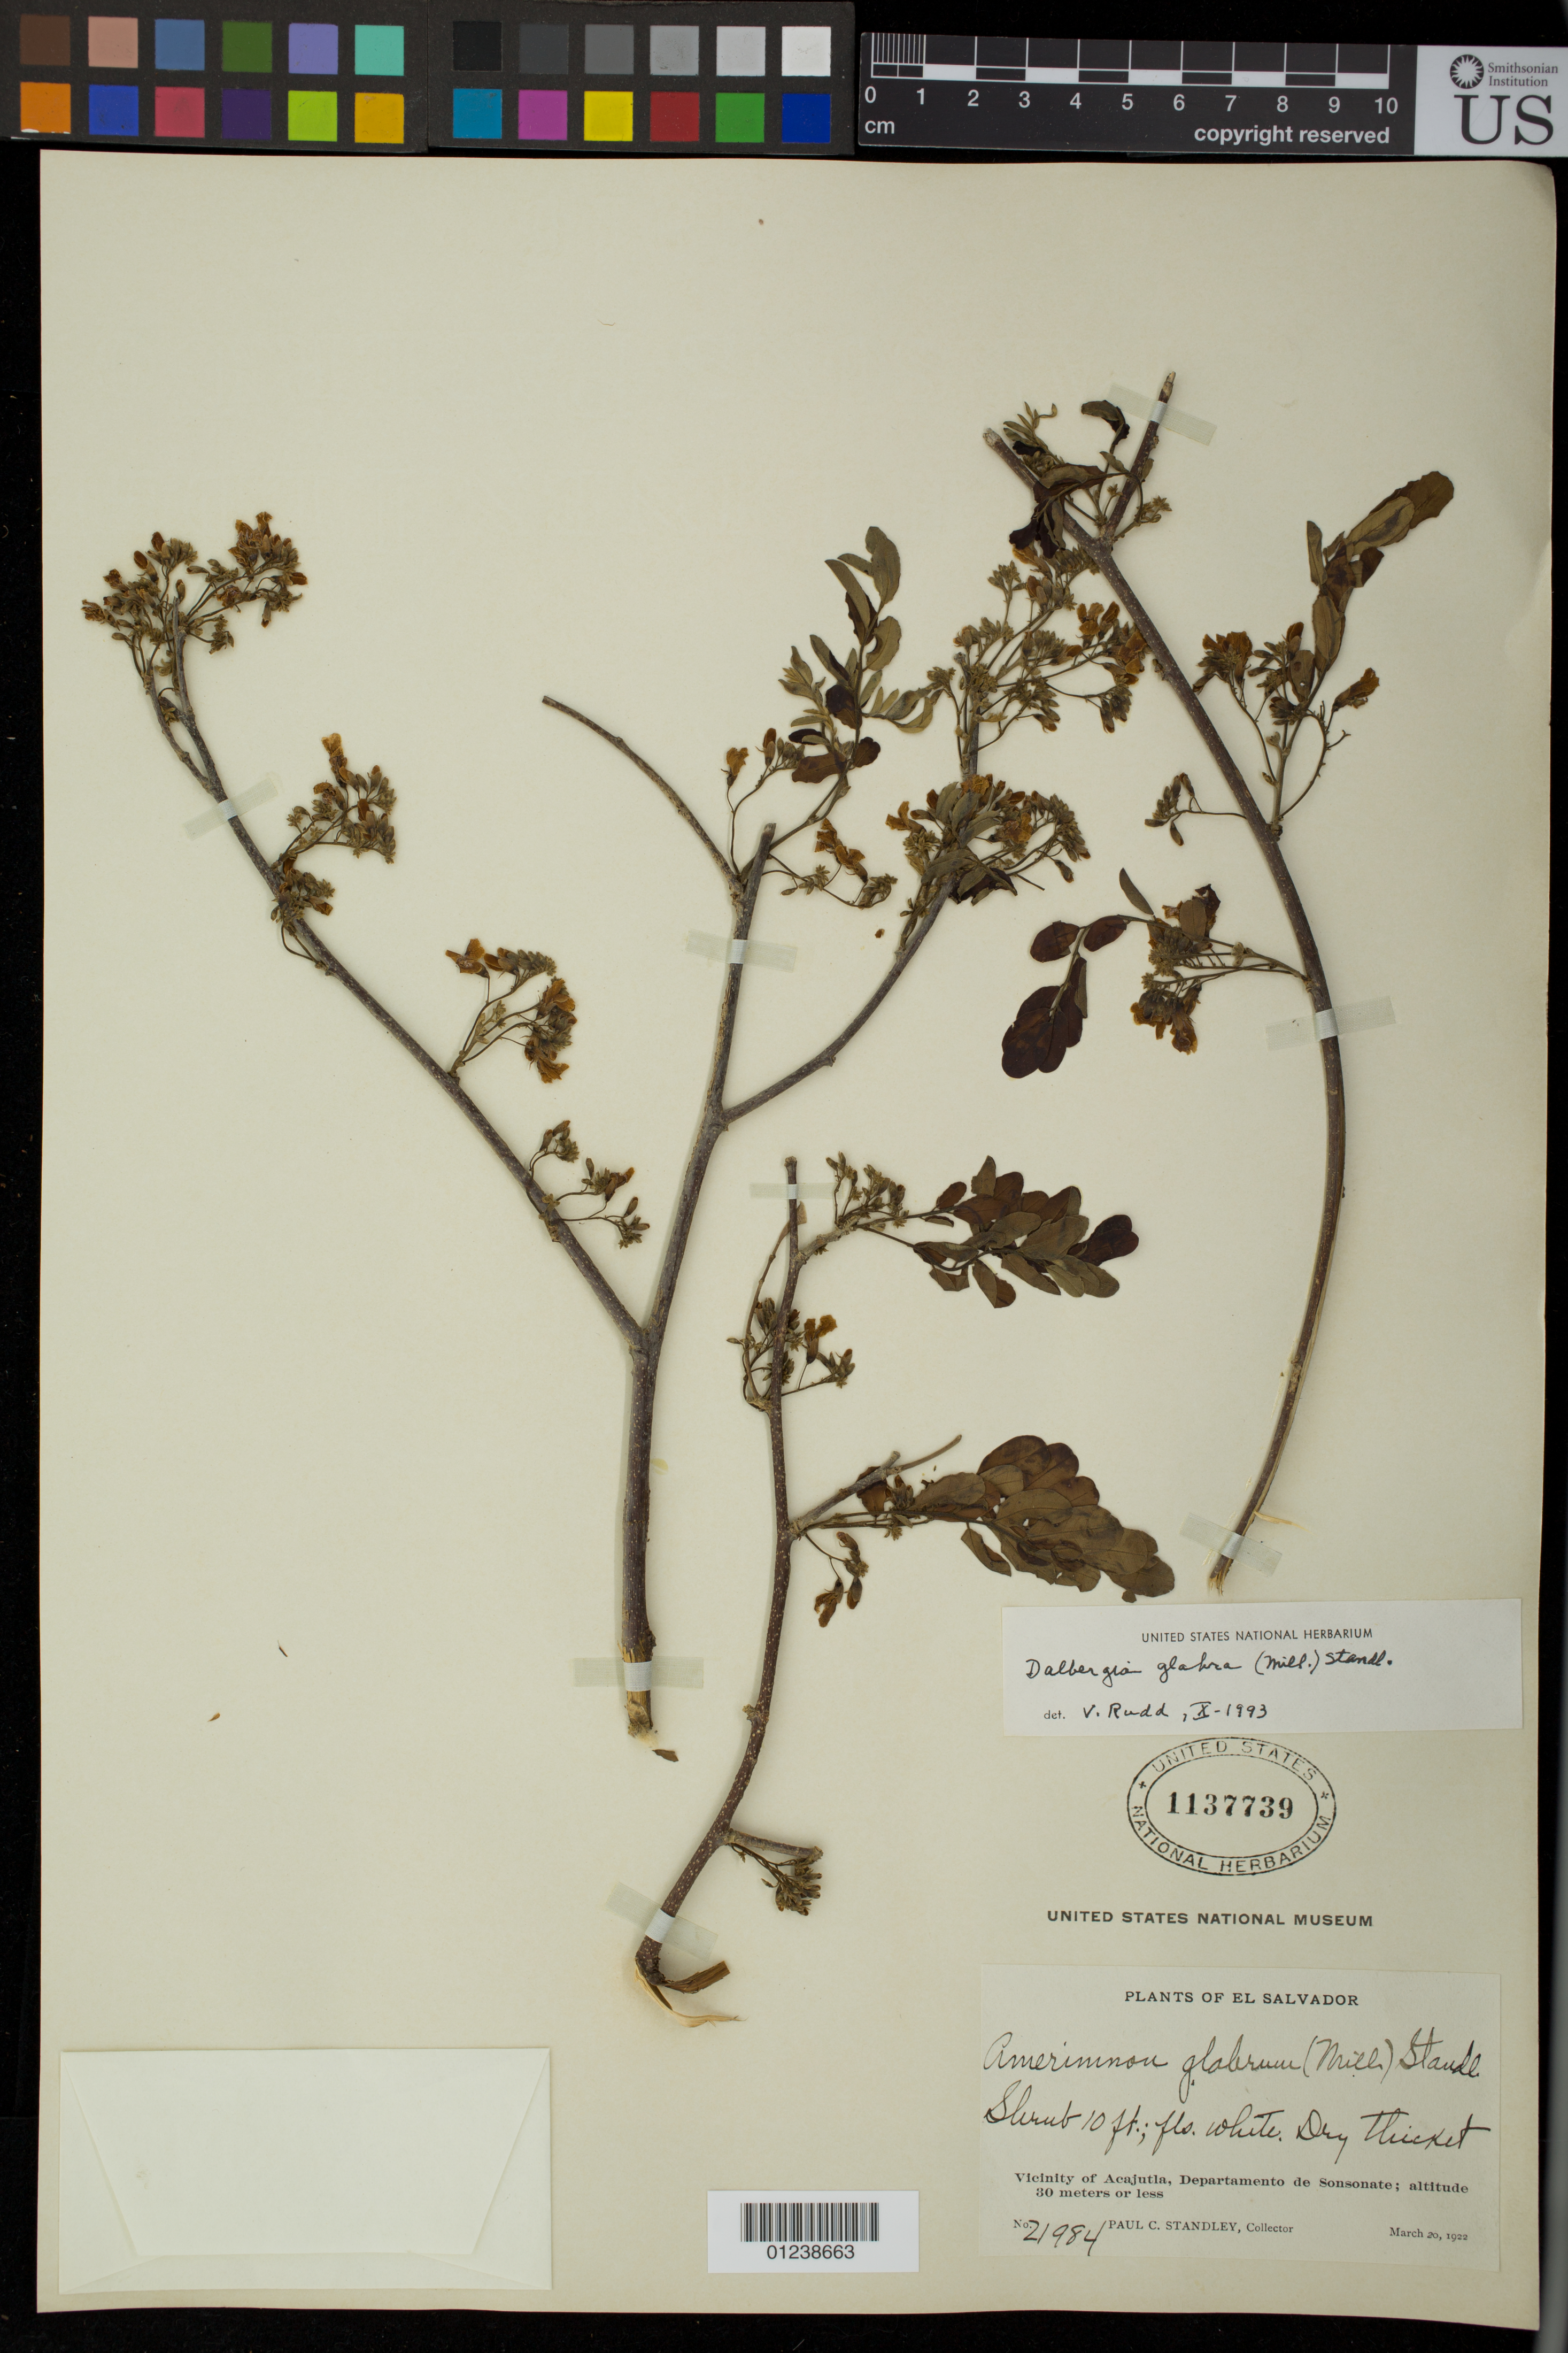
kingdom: Plantae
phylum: Tracheophyta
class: Magnoliopsida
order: Fabales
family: Fabaceae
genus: Dalbergia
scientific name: Dalbergia glabra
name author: (Mill.) Standl.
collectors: P. C. Standley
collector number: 21984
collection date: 1922-03-20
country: El Salvador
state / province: Sonsonate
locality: Vicinity of Acajutla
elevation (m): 30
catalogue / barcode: US 1137739